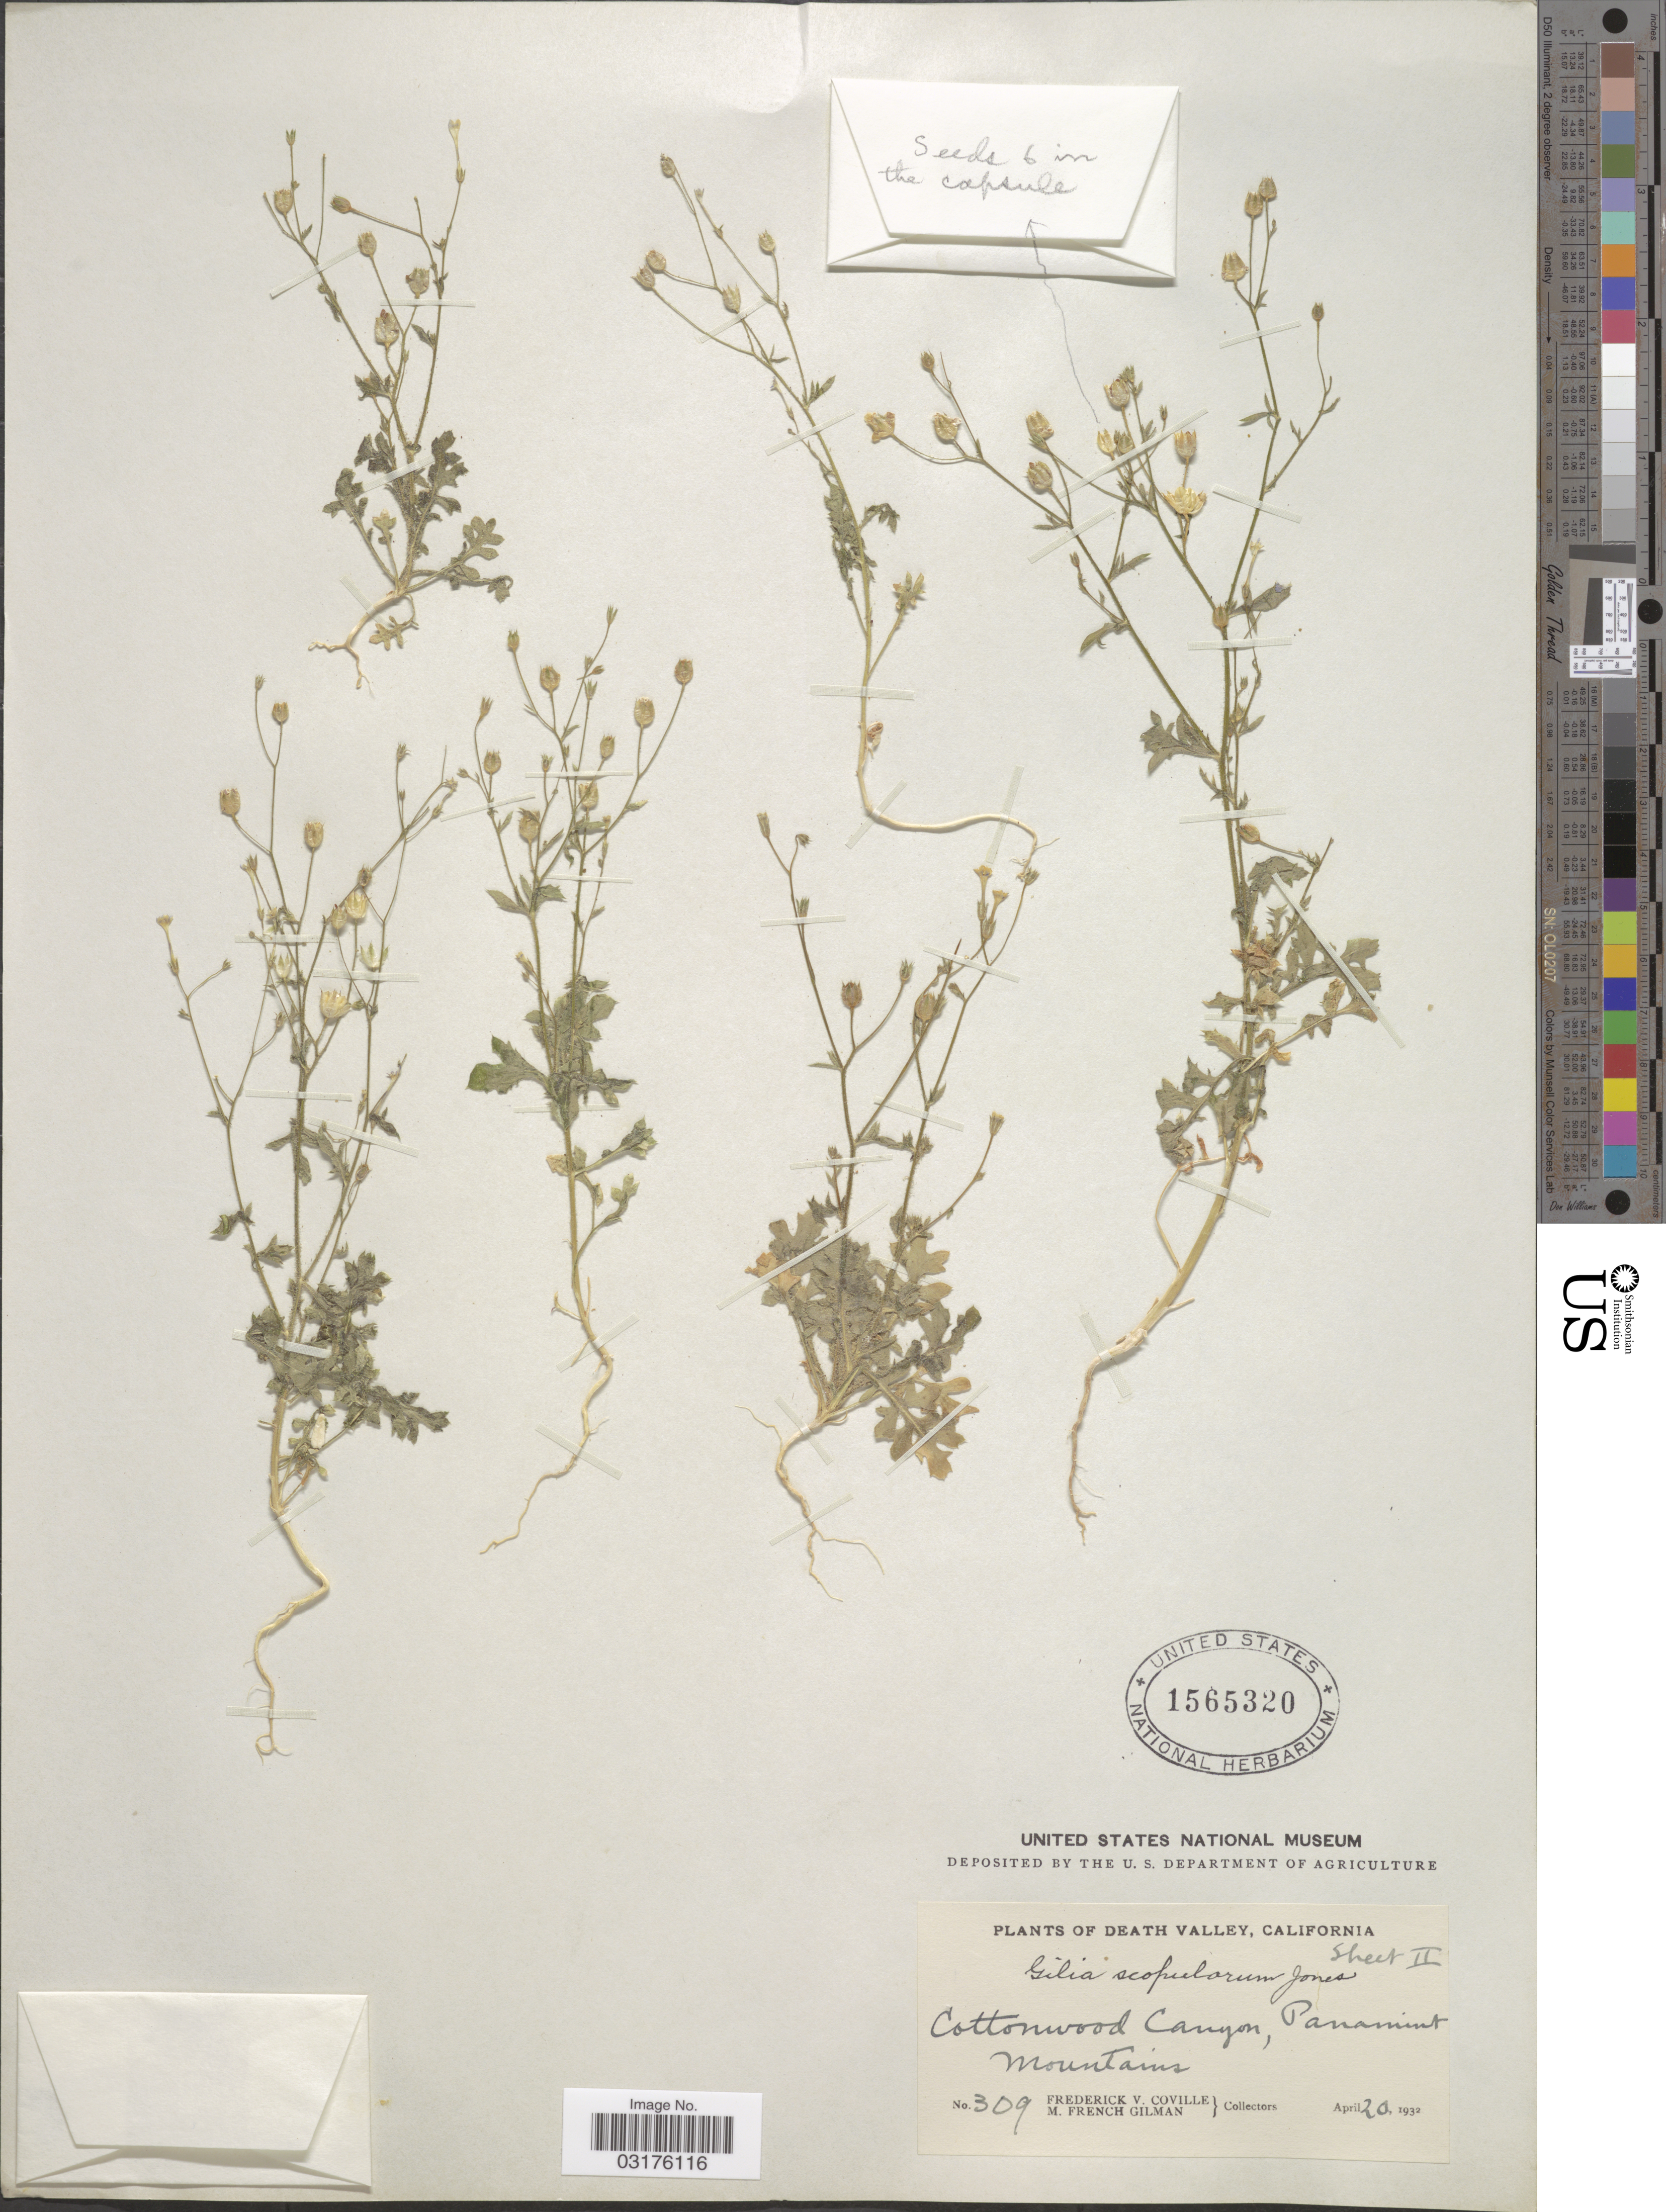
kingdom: Plantae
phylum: Tracheophyta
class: Magnoliopsida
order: Ericales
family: Polemoniaceae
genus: Gilia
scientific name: Gilia scopulorum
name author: M.E. Jones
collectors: F. V. Coville & M. F. Gilman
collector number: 309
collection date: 1932-04-20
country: United States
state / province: California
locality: Death Valley, Cottonwood Canyon, Panamint Mountains.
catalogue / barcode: US 1565320